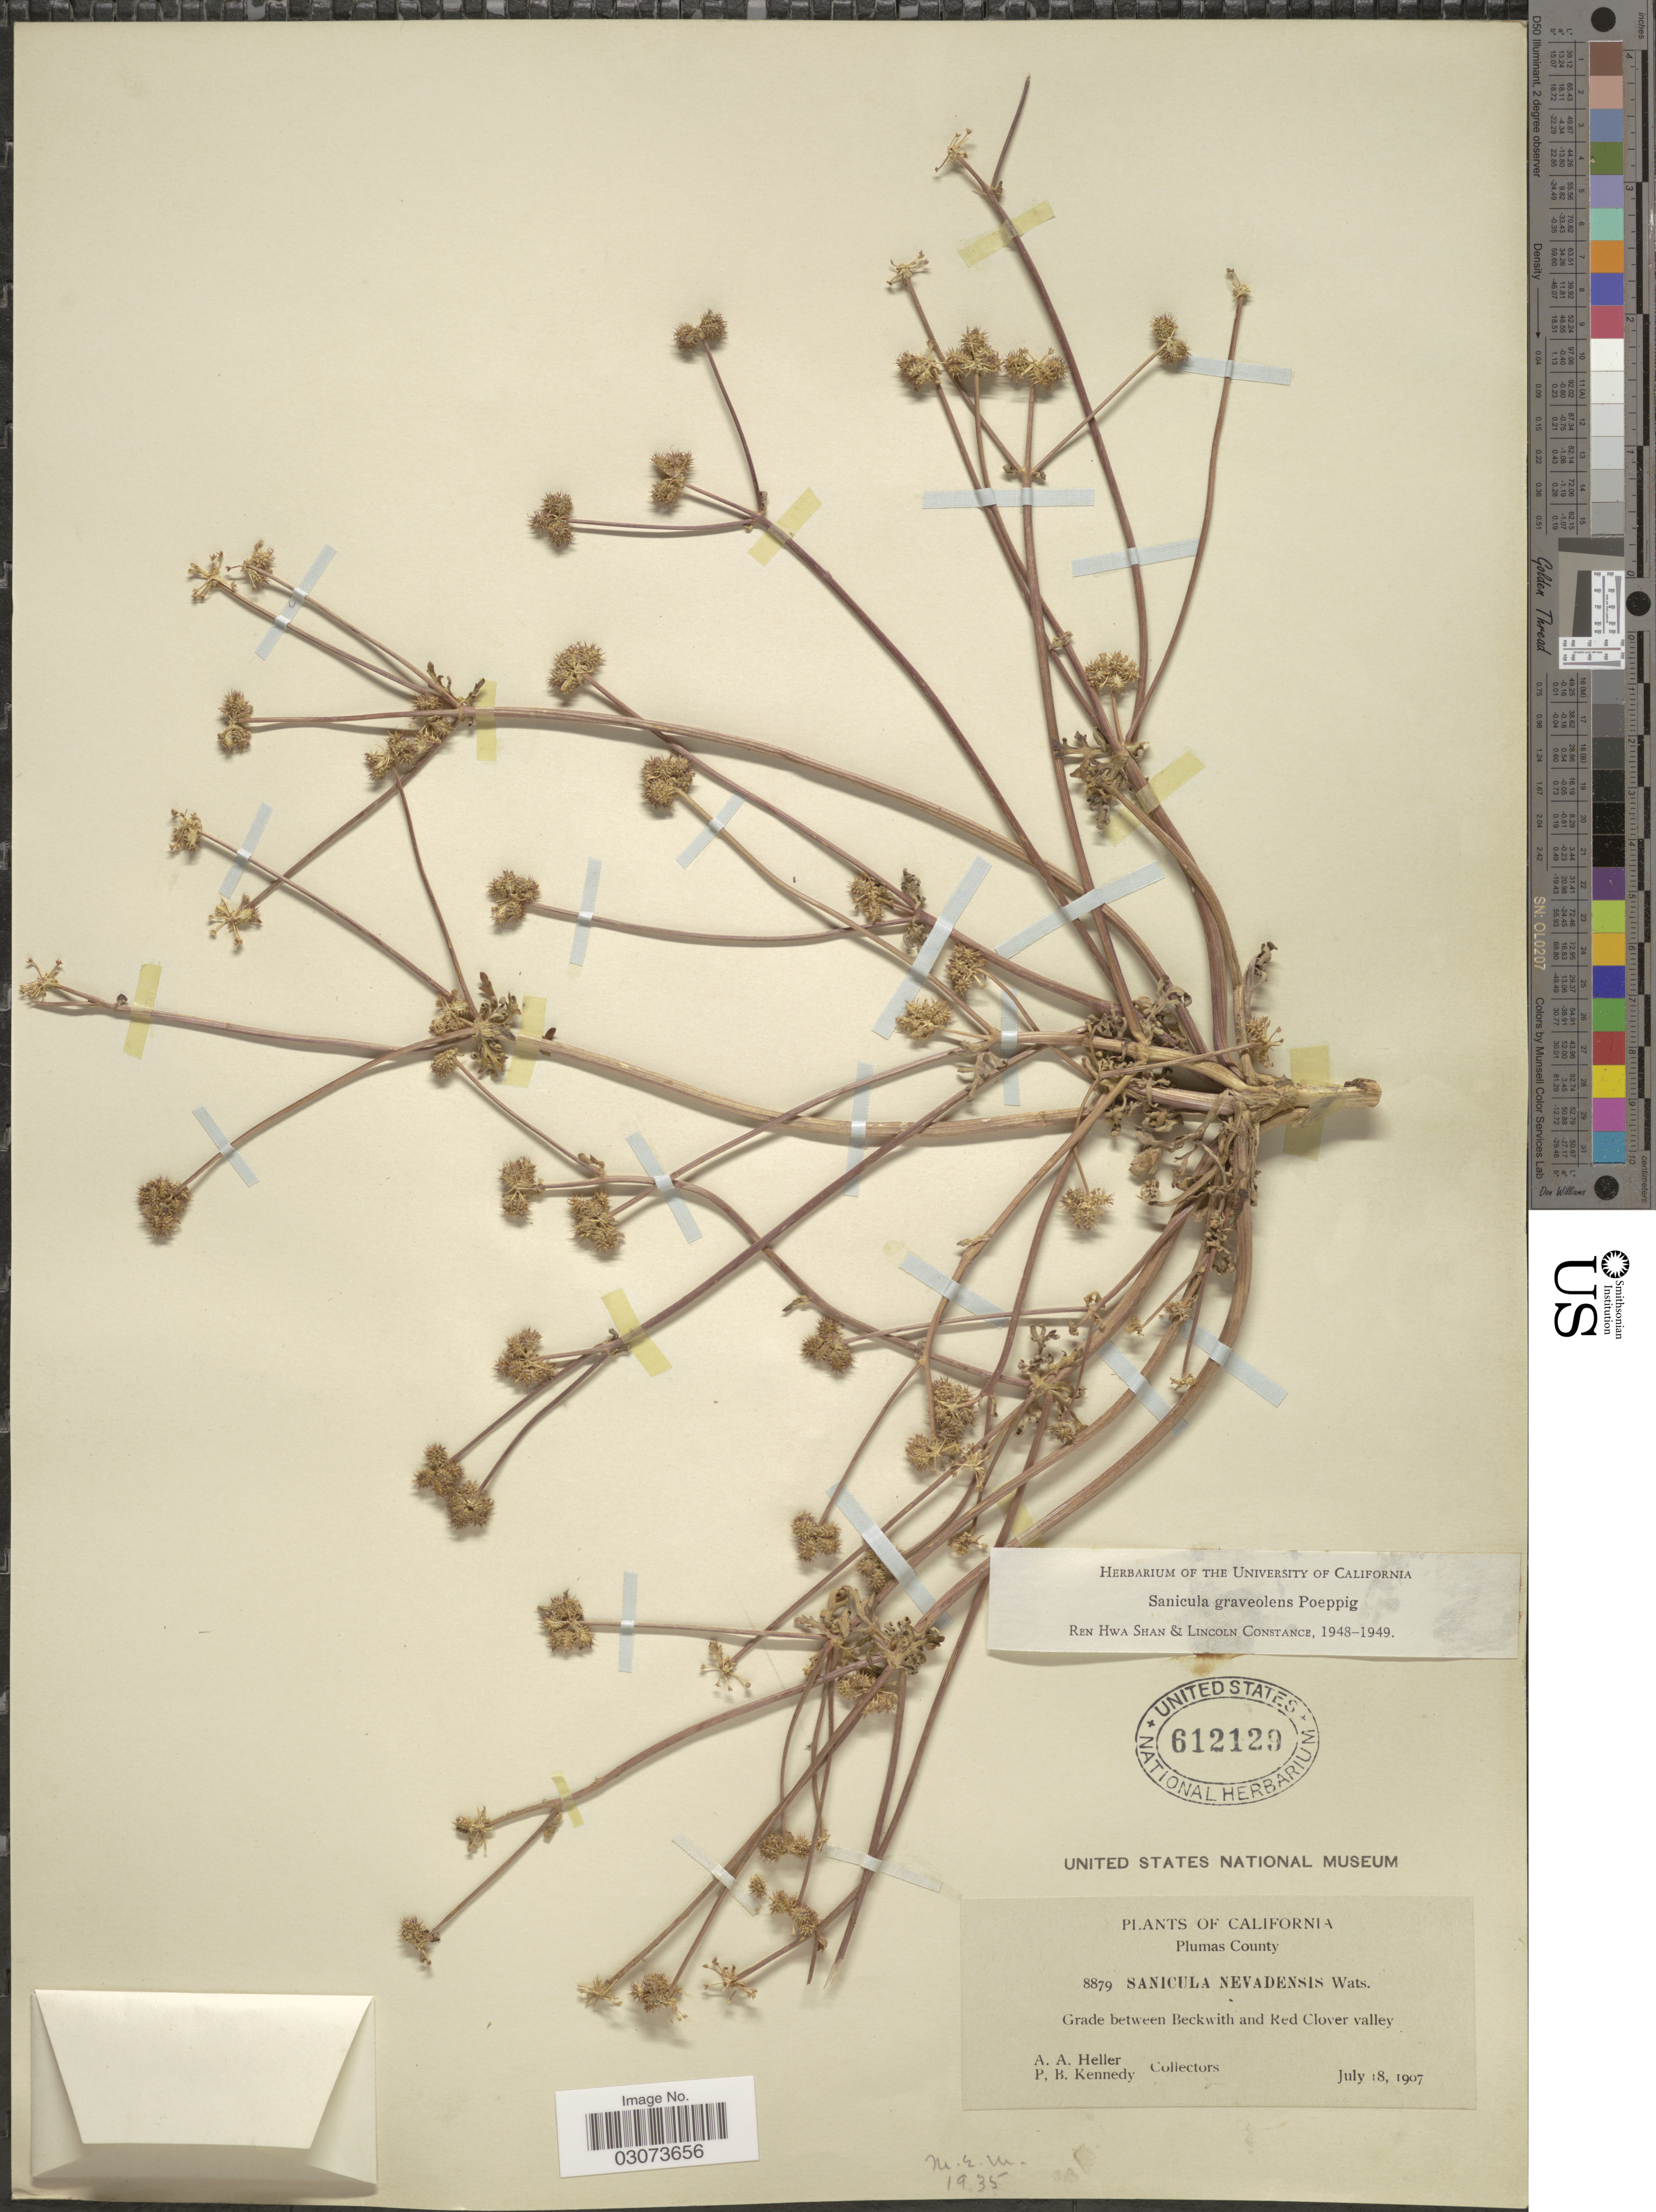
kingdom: Plantae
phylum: Tracheophyta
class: Magnoliopsida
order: Apiales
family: Apiaceae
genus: Sanicula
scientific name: Sanicula graveolens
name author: Poepp. ex DC.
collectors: A. A. Heller & P. B. Kennedy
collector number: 8879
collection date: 1907-07-18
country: United States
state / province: California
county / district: Plumas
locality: Plumas County. Grade between Beckwith and Red Clover valley.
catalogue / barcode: US 612129